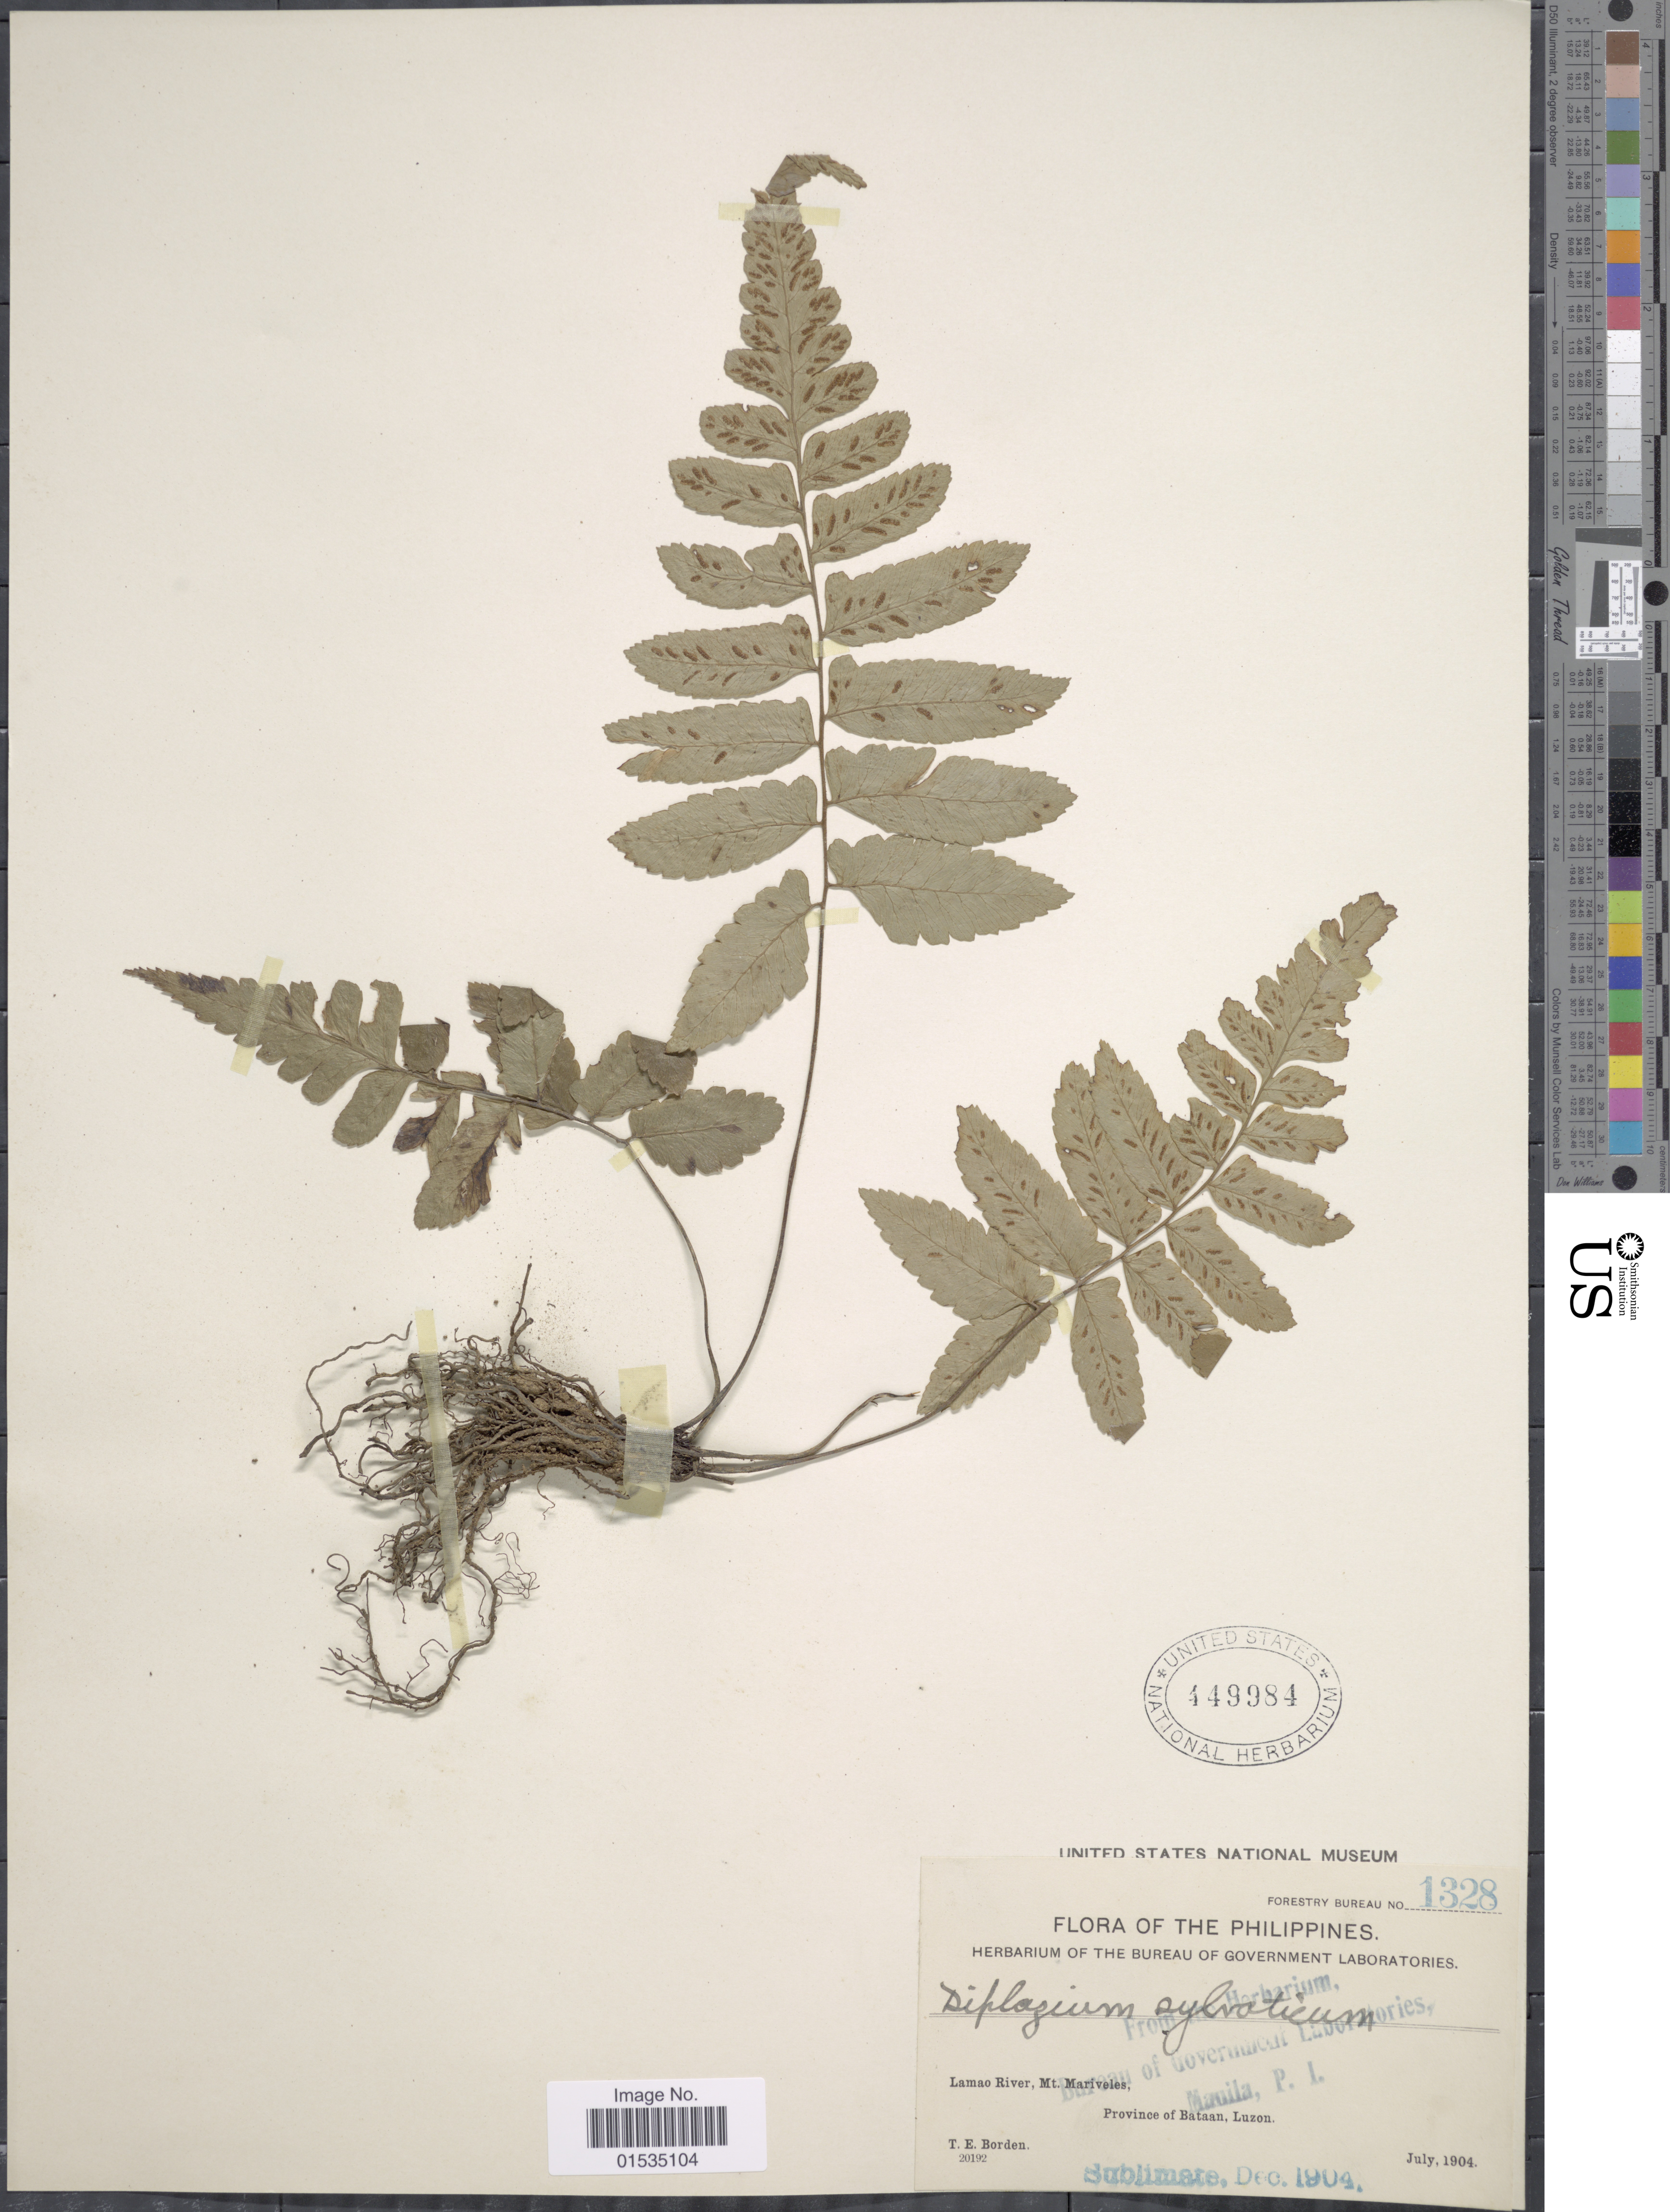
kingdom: Plantae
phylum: Tracheophyta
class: Polypodiopsida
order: Polypodiales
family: Athyriaceae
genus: Diplazium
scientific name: Diplazium petiolare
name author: C. Presl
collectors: T. E. Borden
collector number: Forestry Bureau 1328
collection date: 1904-07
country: Philippines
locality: Mt. Mariveles, Province of Bataan, Luzon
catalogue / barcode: US 449984